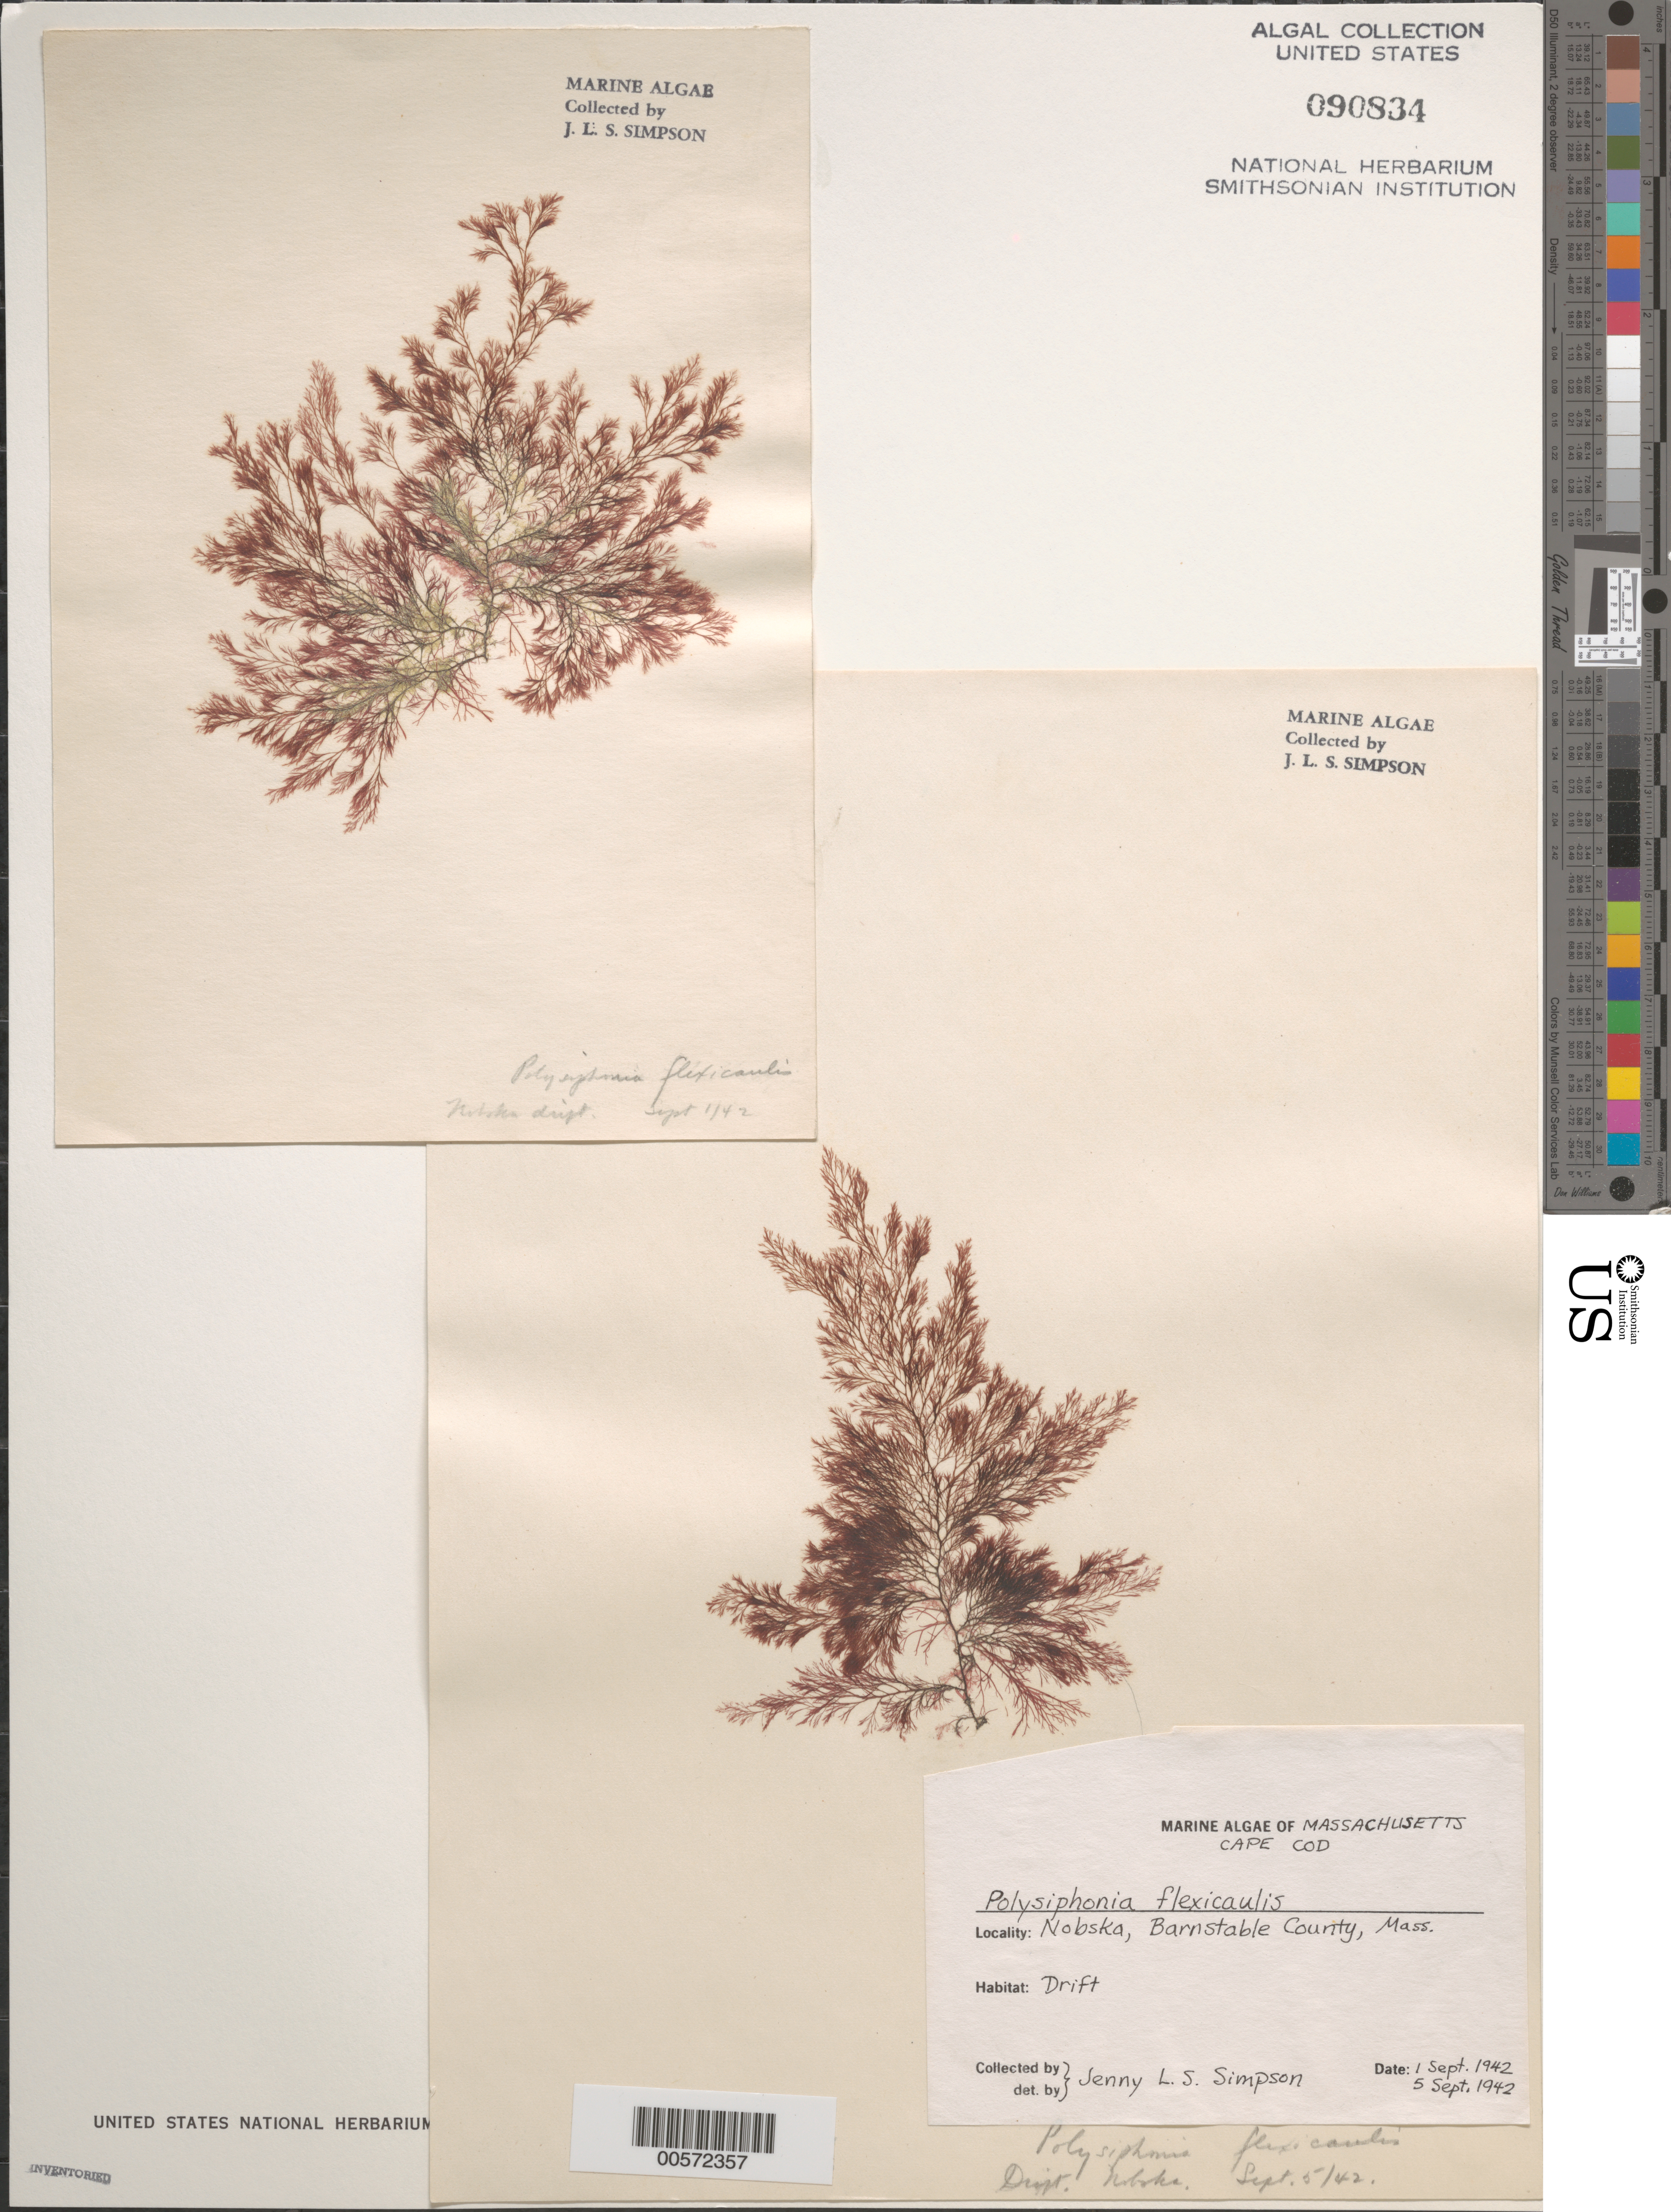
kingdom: Plantae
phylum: Rhodophyta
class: Florideophyceae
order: Ceramiales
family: Rhodomelaceae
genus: Leptosiphonia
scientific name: Leptosiphonia flexicaulis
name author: (Harv.) Savoie & G.W. Saunders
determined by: Algae name updating Project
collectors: J. Simpson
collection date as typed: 01 Sep 1942 and 05 Sep 1942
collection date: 1942-09-01,1942-09-05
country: United States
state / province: Massachusetts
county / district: Barnstable County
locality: Nobska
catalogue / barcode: US 90834